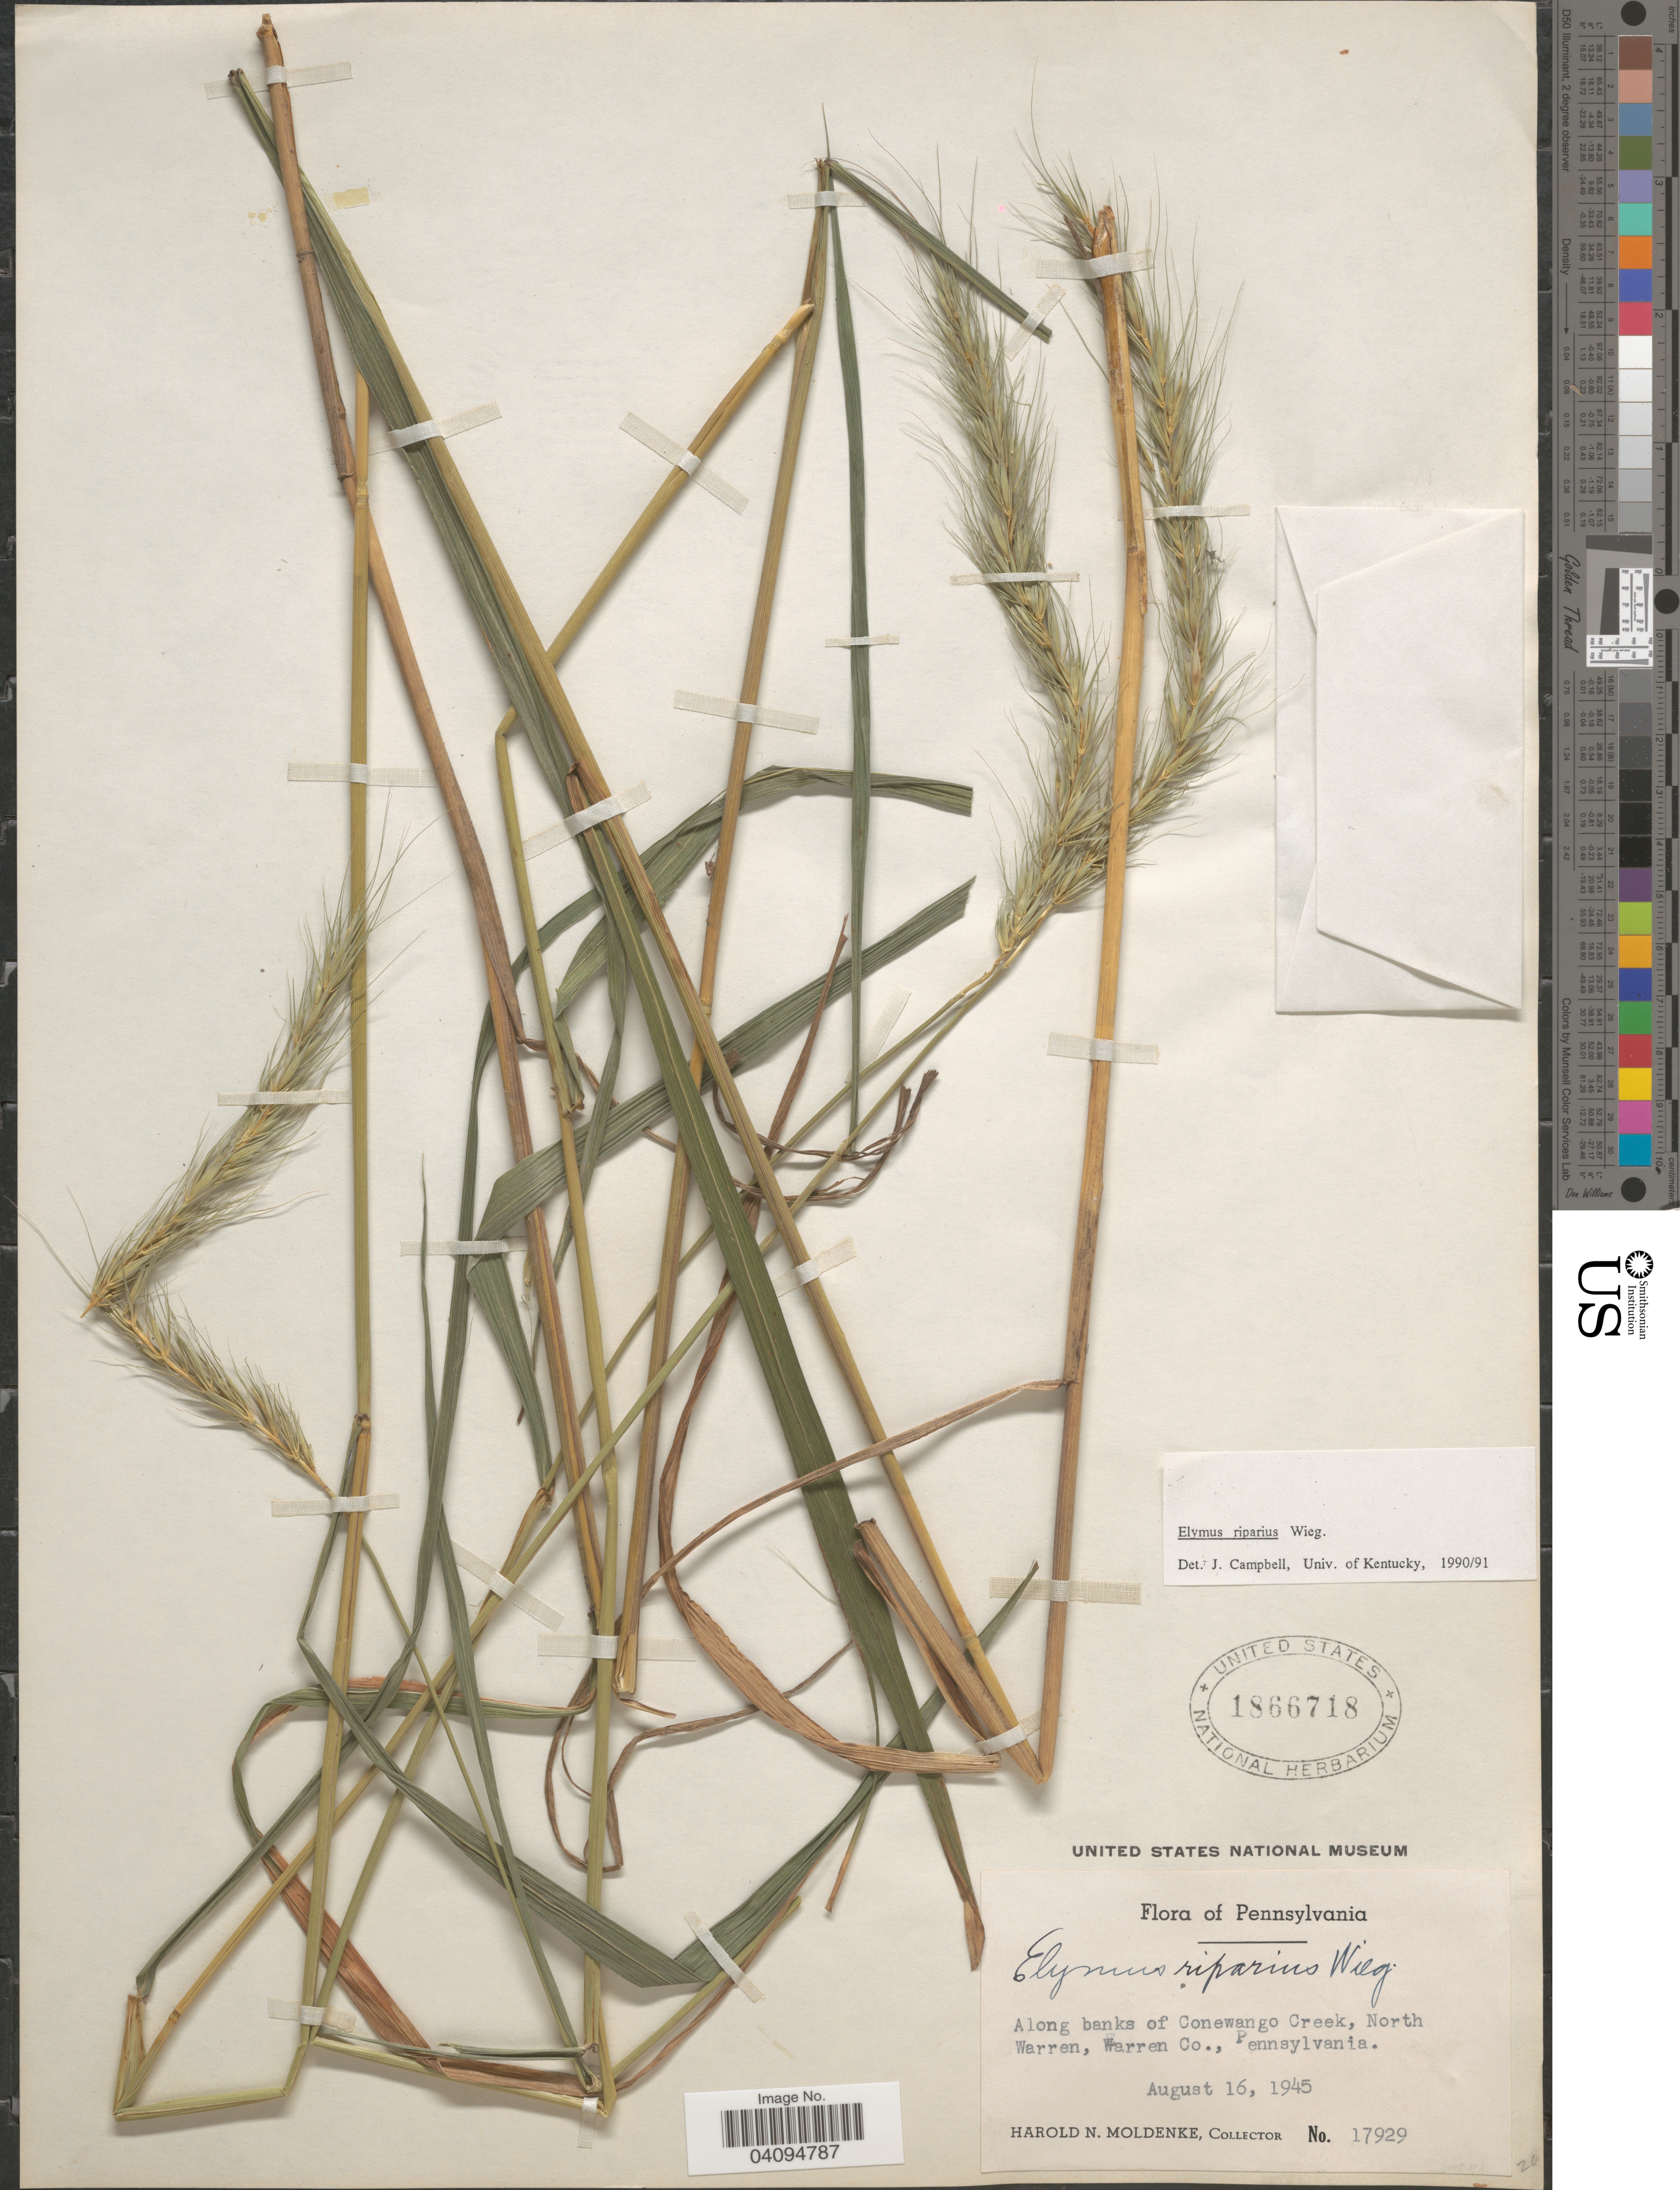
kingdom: Plantae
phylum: Tracheophyta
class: Liliopsida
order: Poales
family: Poaceae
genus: Elymus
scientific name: Elymus riparius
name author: Wiegand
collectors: H. N. Moldenke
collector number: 17929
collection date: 1945-08-16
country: United States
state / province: Pennsylvania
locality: Along banks of Conewango Creek, North Warren, Warren Co.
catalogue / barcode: US 1866718